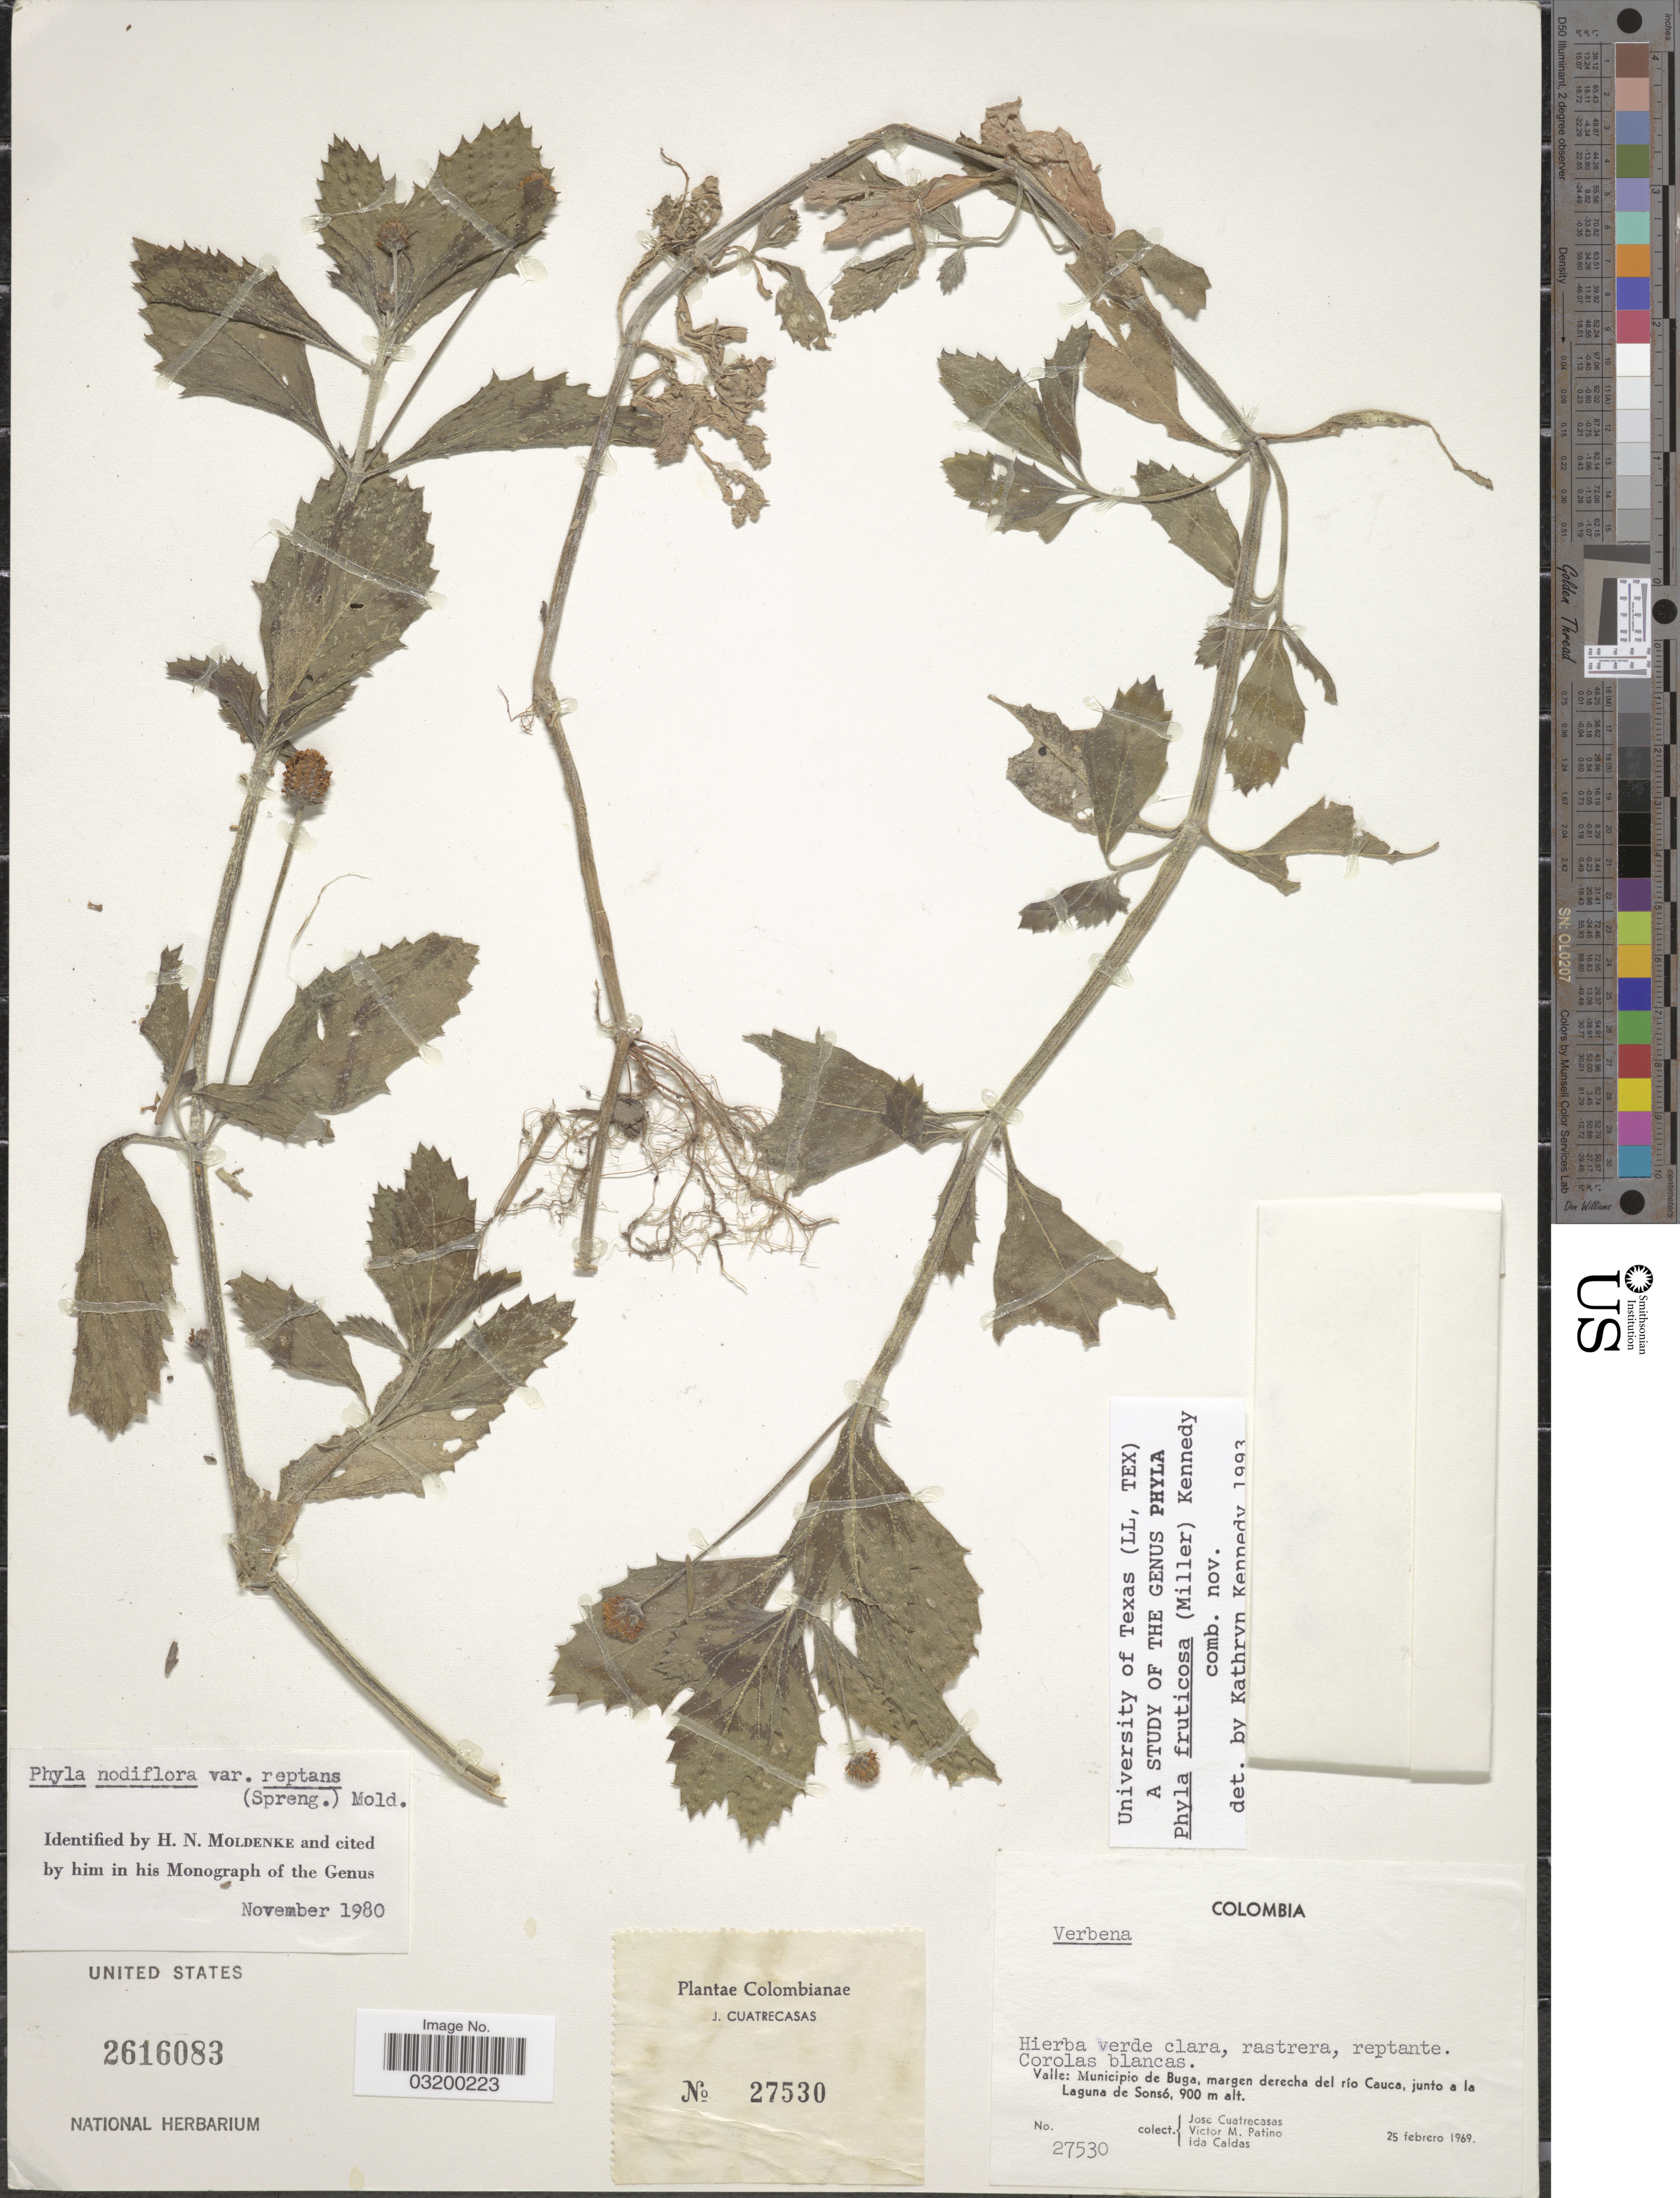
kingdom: Plantae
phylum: Tracheophyta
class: Magnoliopsida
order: Lamiales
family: Verbenaceae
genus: Phyla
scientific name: Phyla fruticosa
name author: (Mill.) K. Kenn. ex Wunderlin & B.F. Hansen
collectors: J. Cuatrecasas, V. M. Patiño & I. Caldas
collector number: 27530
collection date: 1969-02-25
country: Colombia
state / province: Valle del Cauca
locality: Valle: Municipio de Buga, margen derecha del río Cauca, junto a la Laguna de Sonsó.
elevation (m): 900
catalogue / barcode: US 2616083